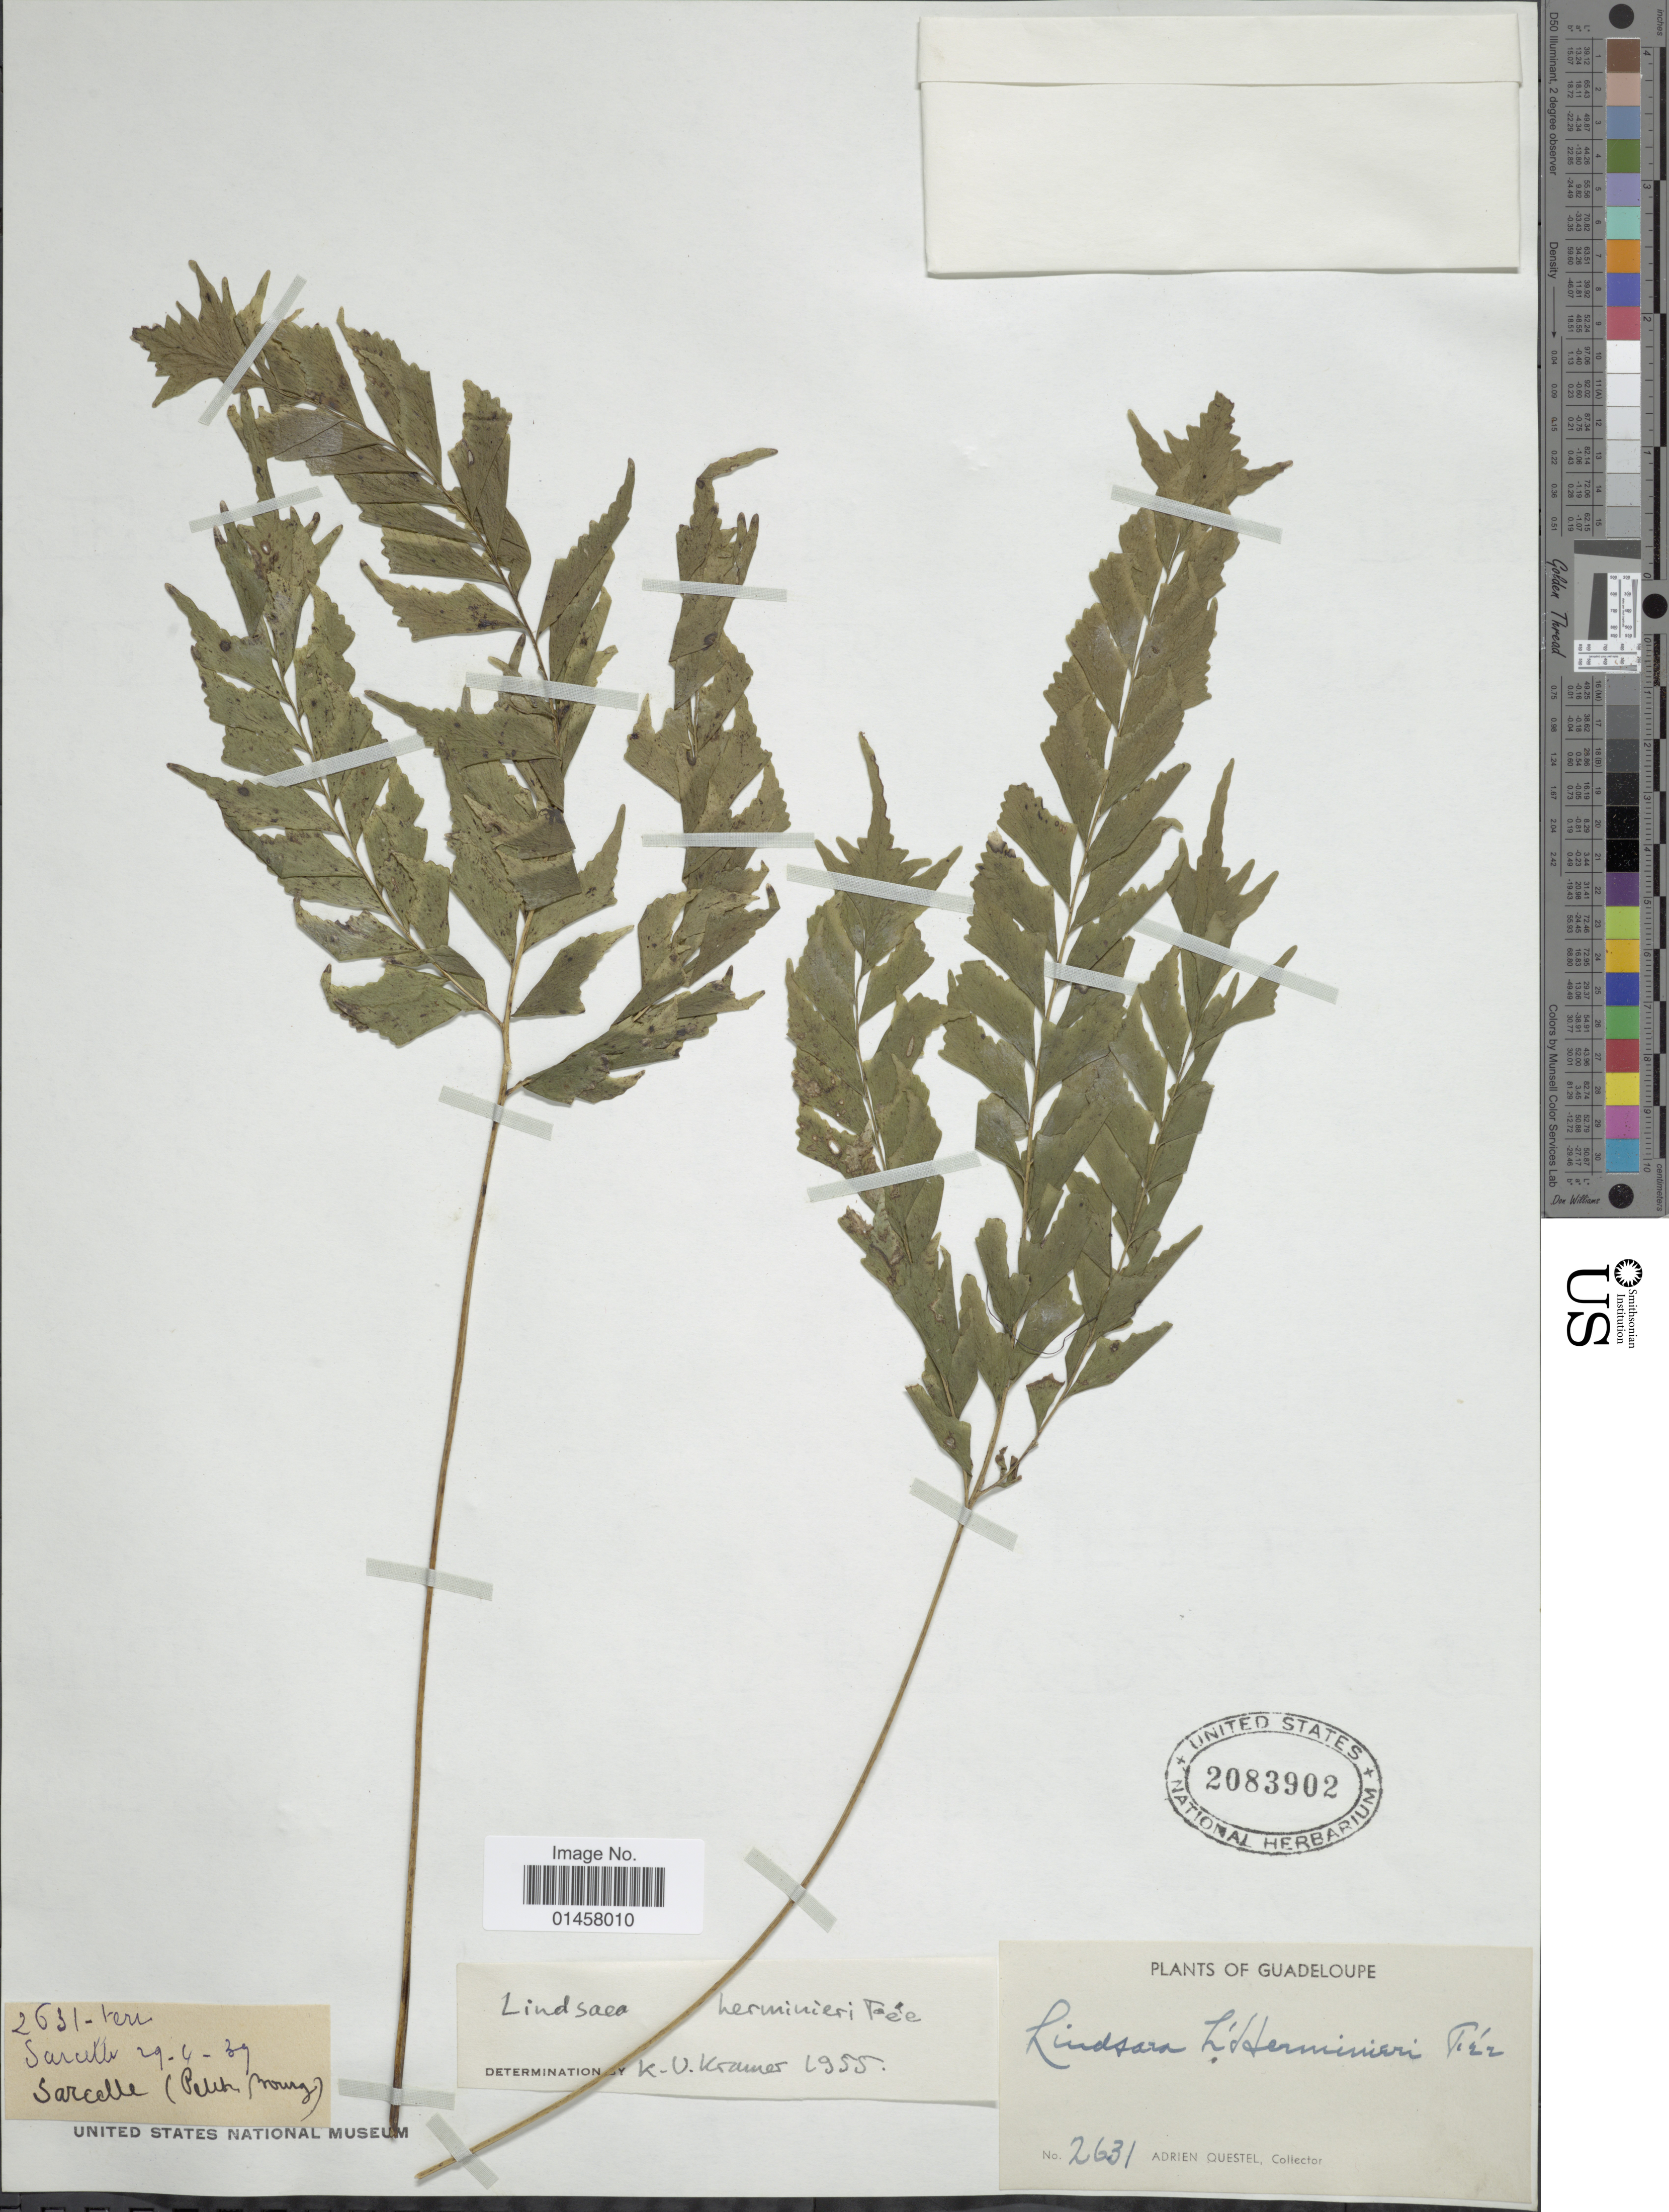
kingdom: Plantae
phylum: Tracheophyta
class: Polypodiopsida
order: Polypodiales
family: Lindsaeaceae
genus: Lindsaea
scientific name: Lindsaea l'herminieri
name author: Fée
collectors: A. Questel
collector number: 2631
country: Guadeloupe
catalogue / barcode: US 2083902